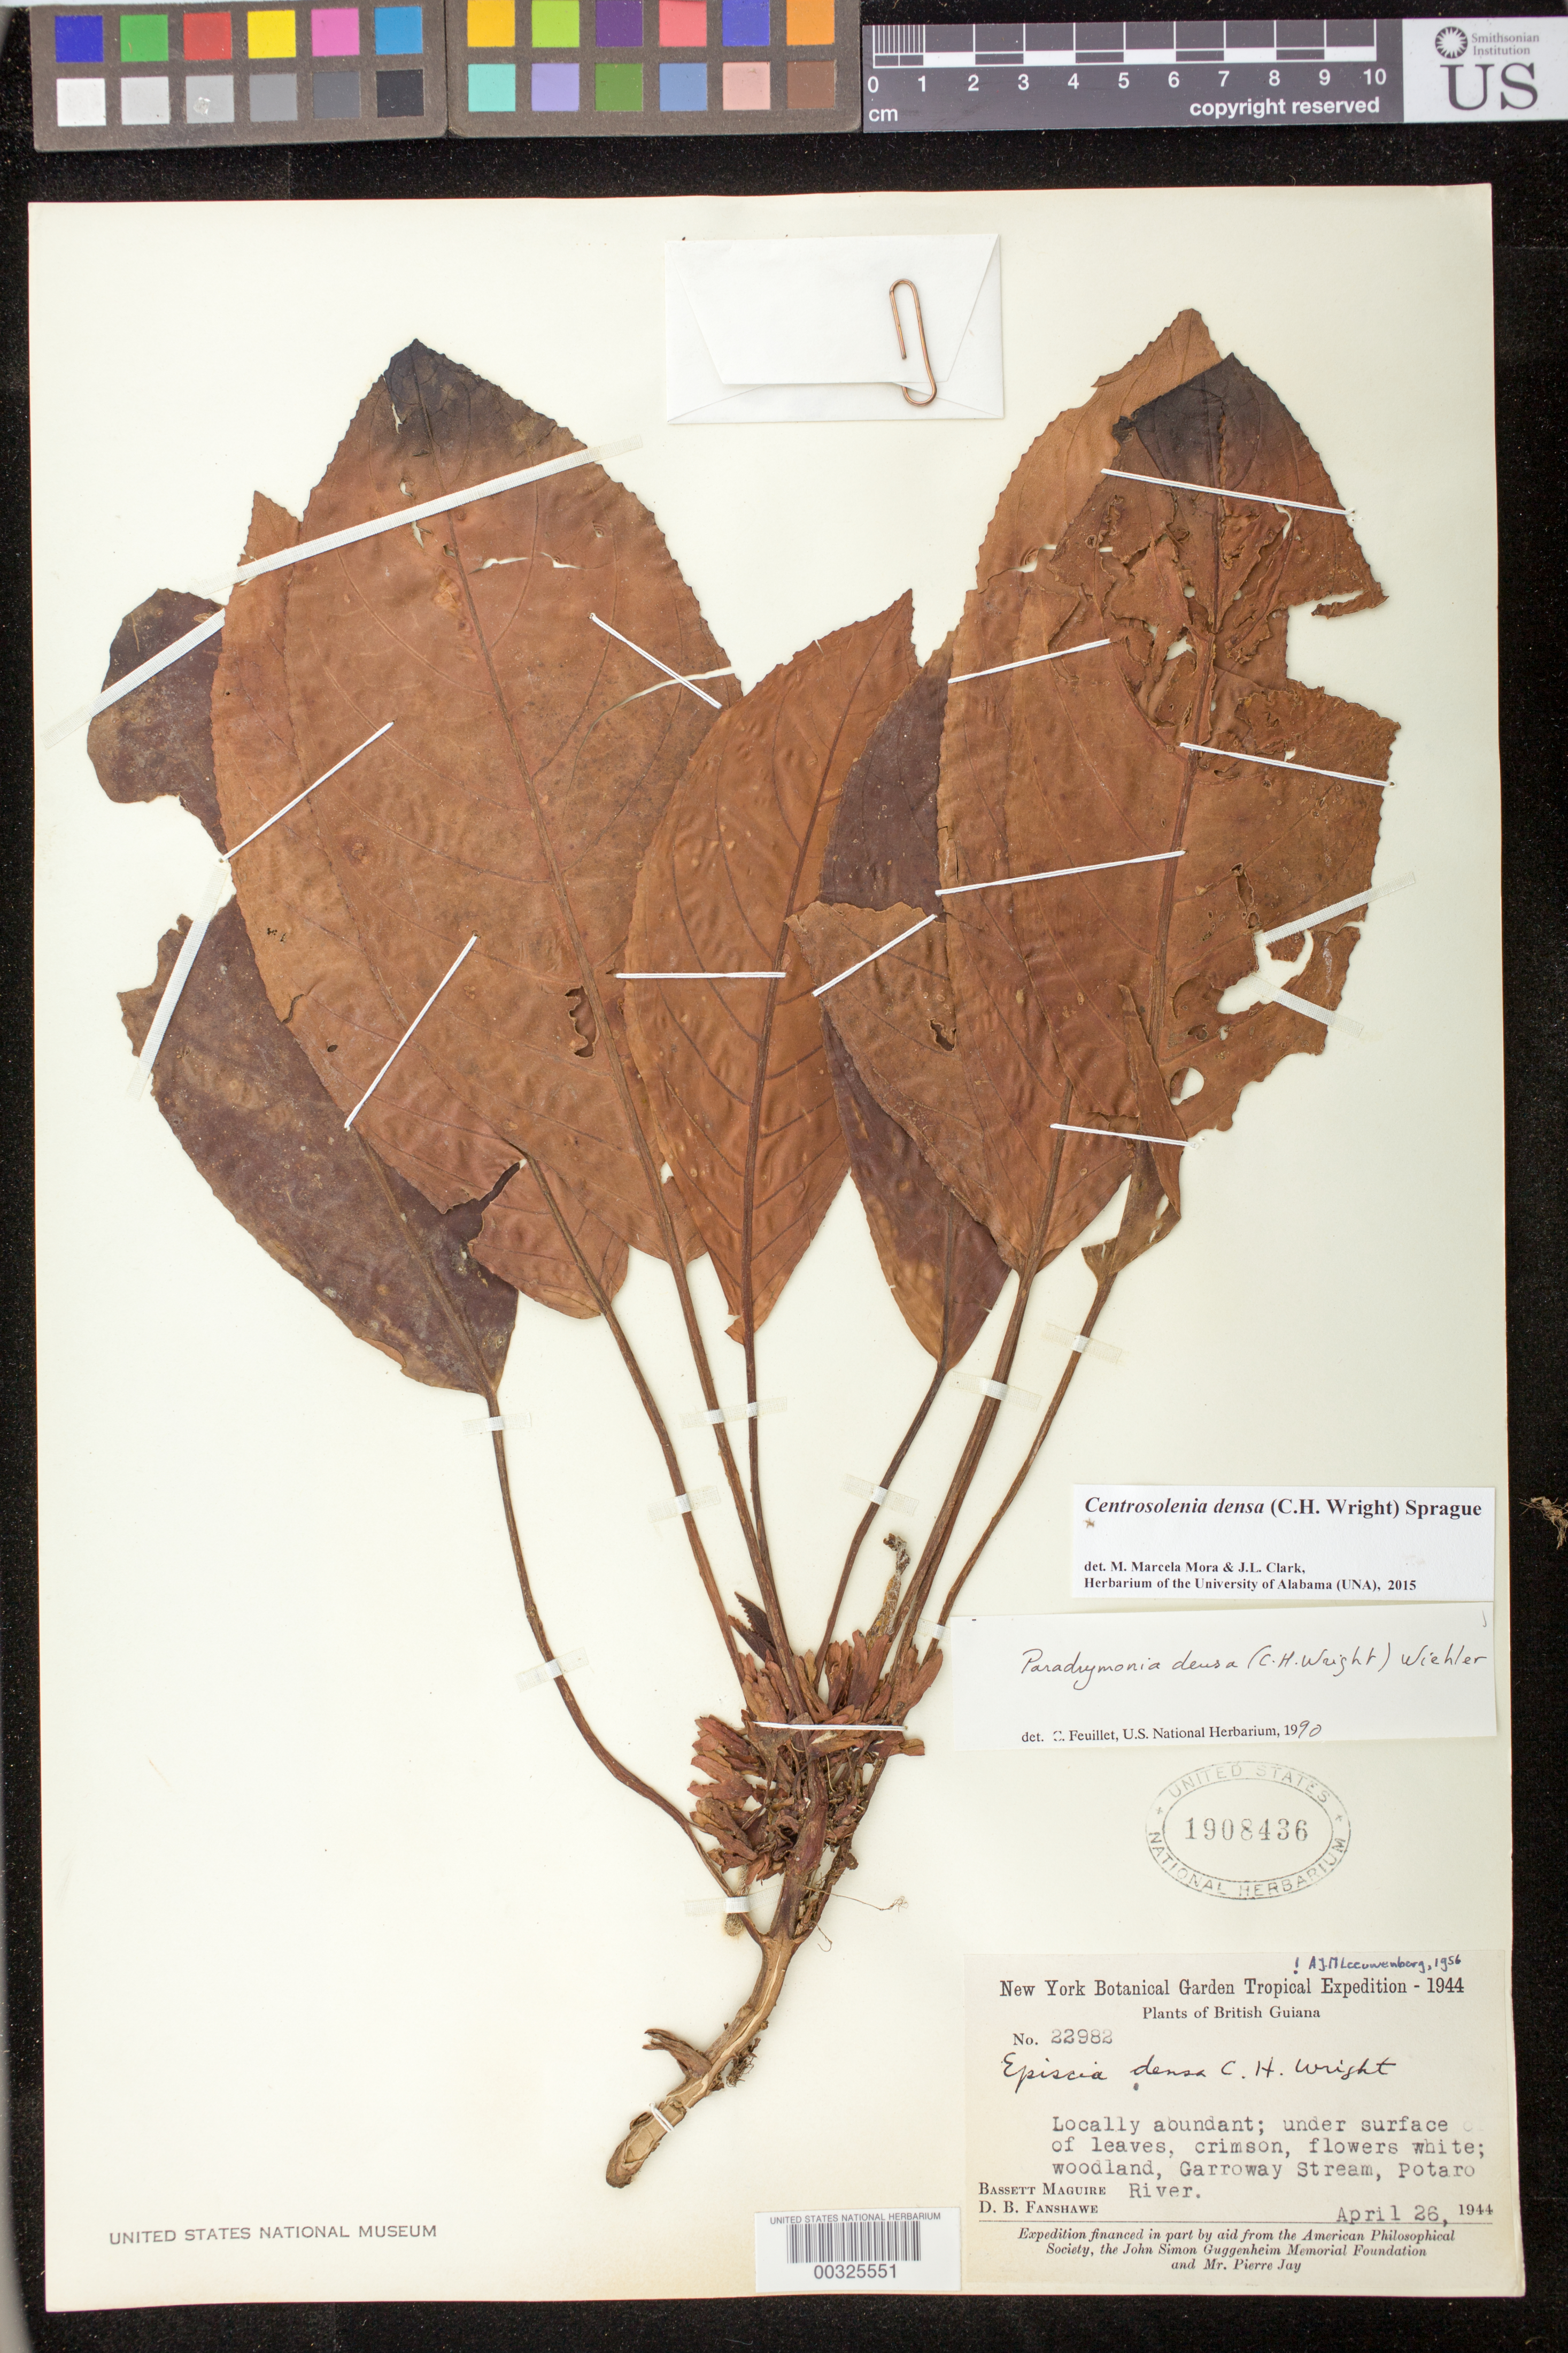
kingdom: Plantae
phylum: Tracheophyta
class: Magnoliopsida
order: Lamiales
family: Gesneriaceae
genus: Centrosolenia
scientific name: Centrosolenia densa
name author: (C.H. Wright) Sprague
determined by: Mora, M. M.; Clark, J. L.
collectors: B. Maguire & D. B. Fanshawe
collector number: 22982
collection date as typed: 26 Apr 1944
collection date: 1944-04-26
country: Guyana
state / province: Potaro-Siparuni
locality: Garraway Stream, Potaro River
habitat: Woodland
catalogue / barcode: US 1908436